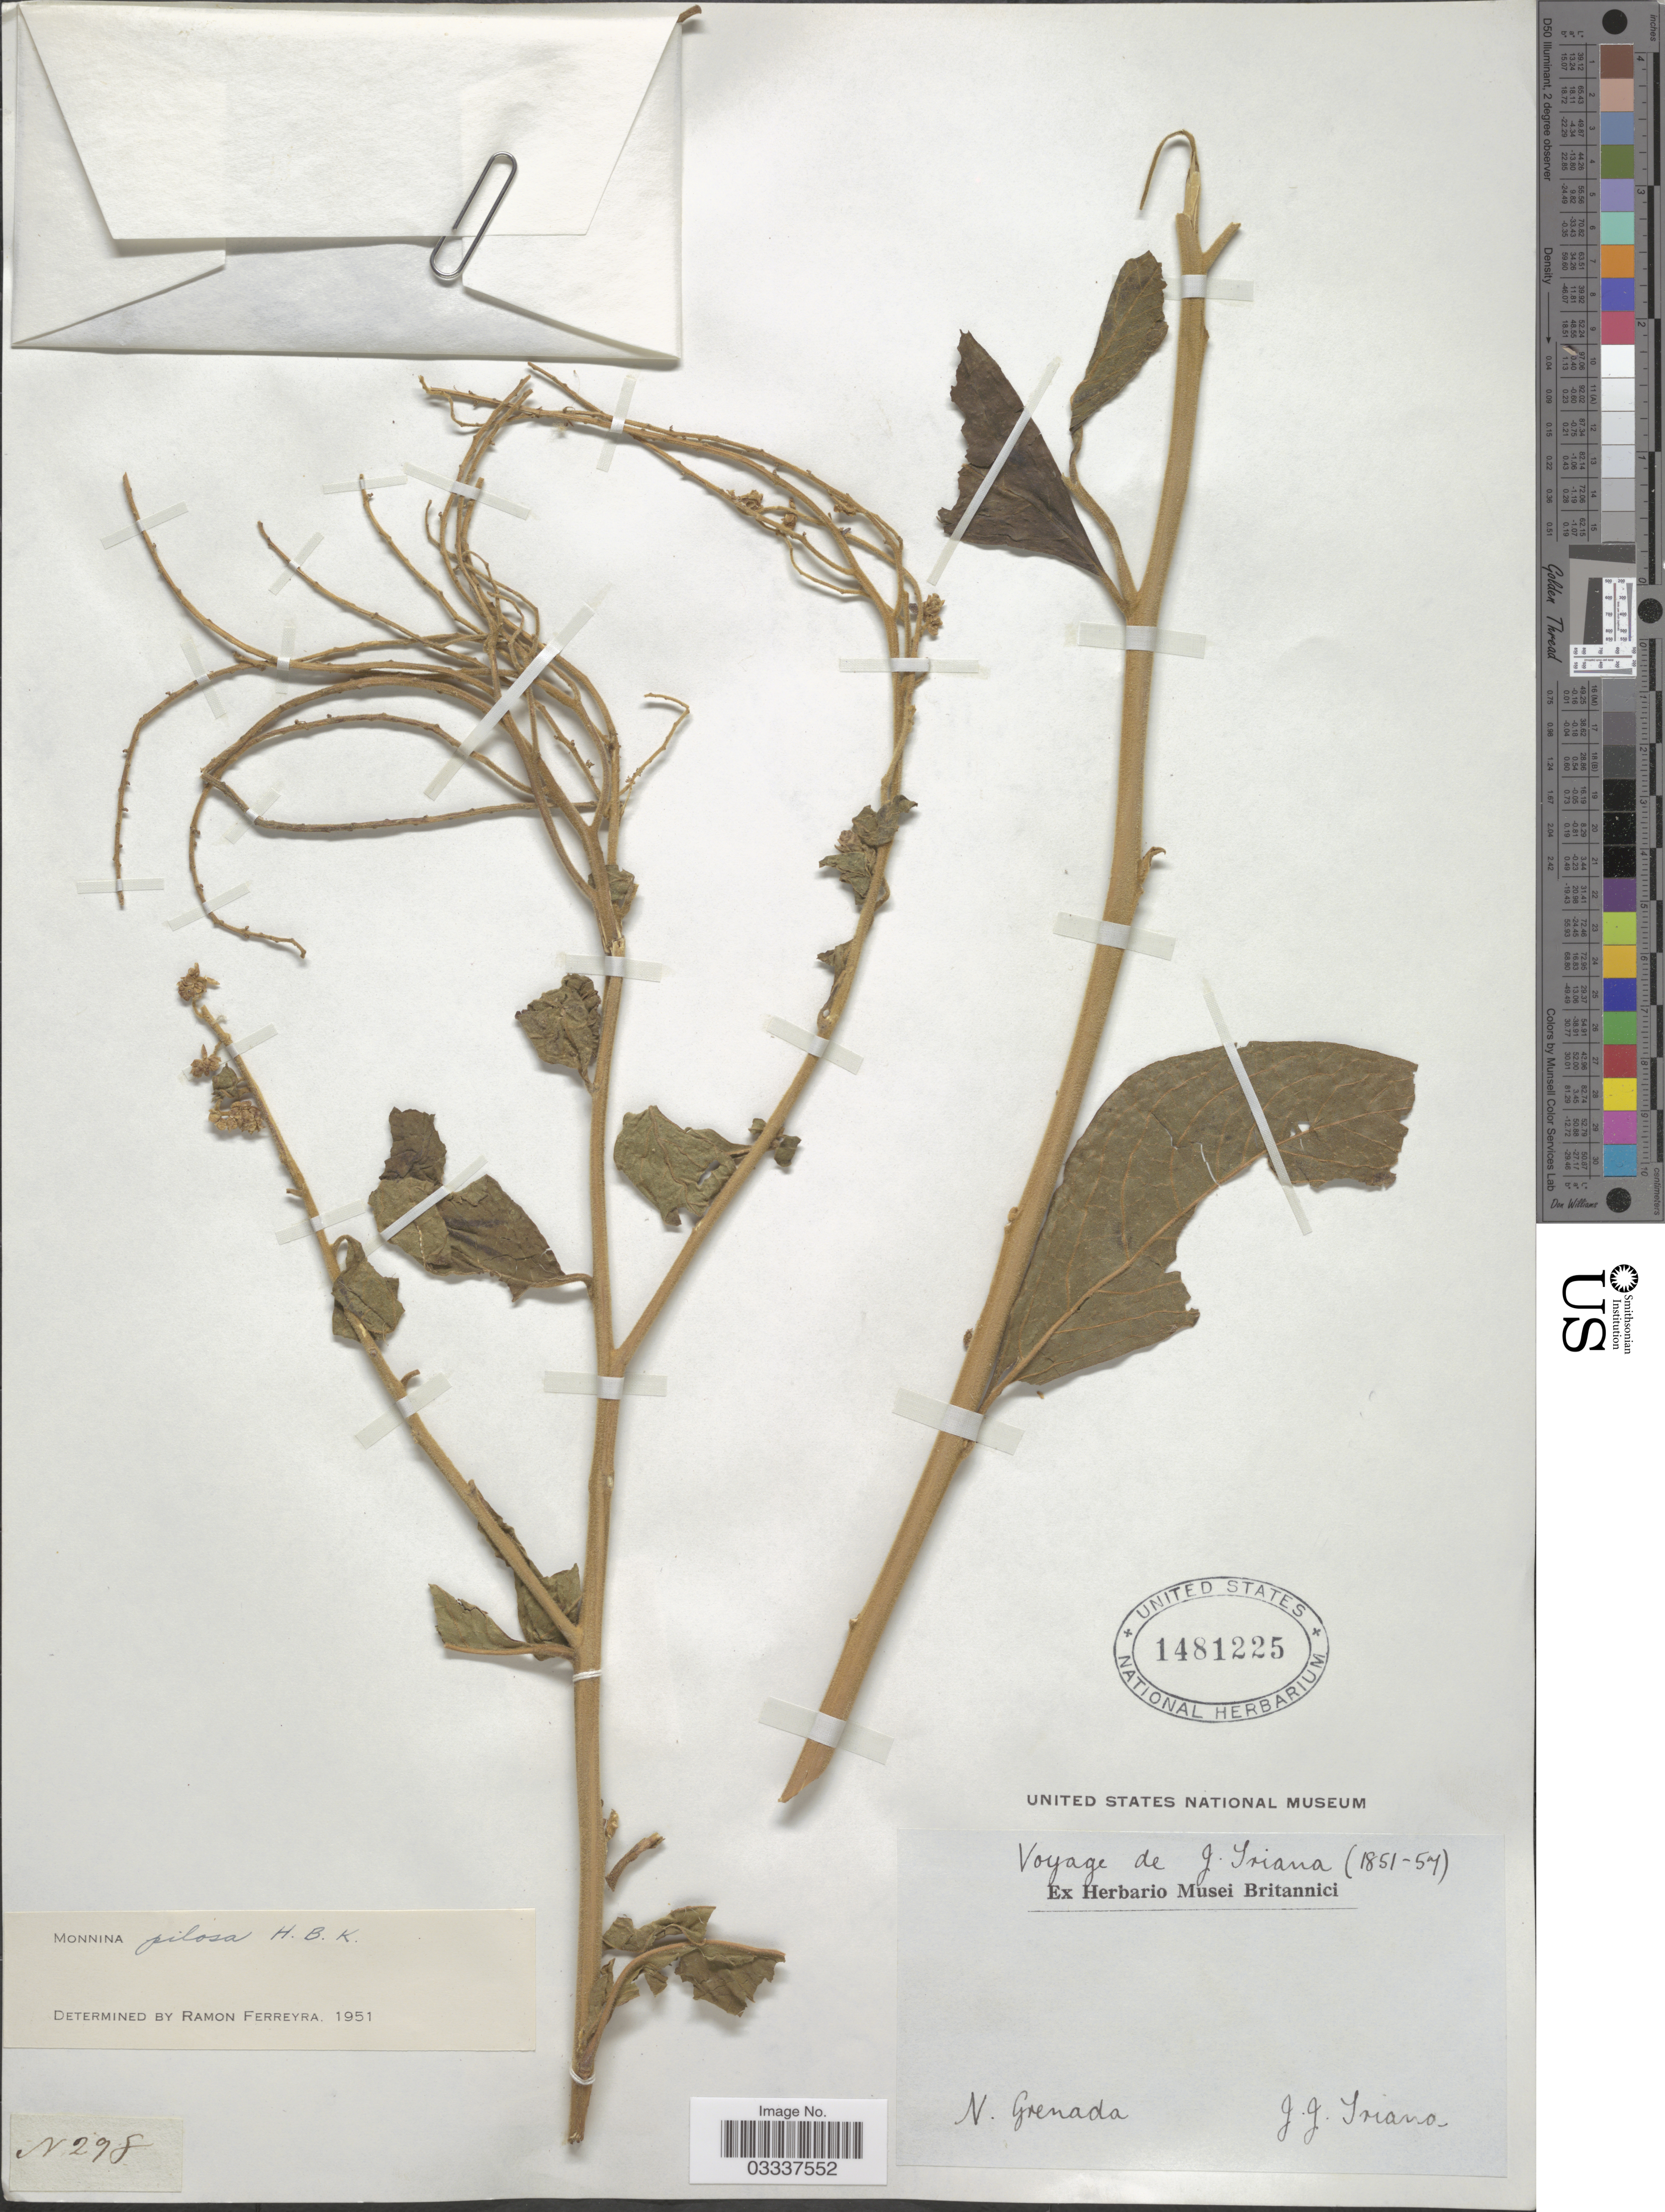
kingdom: Plantae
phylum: Tracheophyta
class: Magnoliopsida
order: Fabales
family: Polygalaceae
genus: Monnina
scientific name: Monnina hirta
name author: (Bonpl.) B. Eriksen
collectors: J. J. Triana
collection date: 1851/1854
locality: N. Grenada.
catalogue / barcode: US 1481225